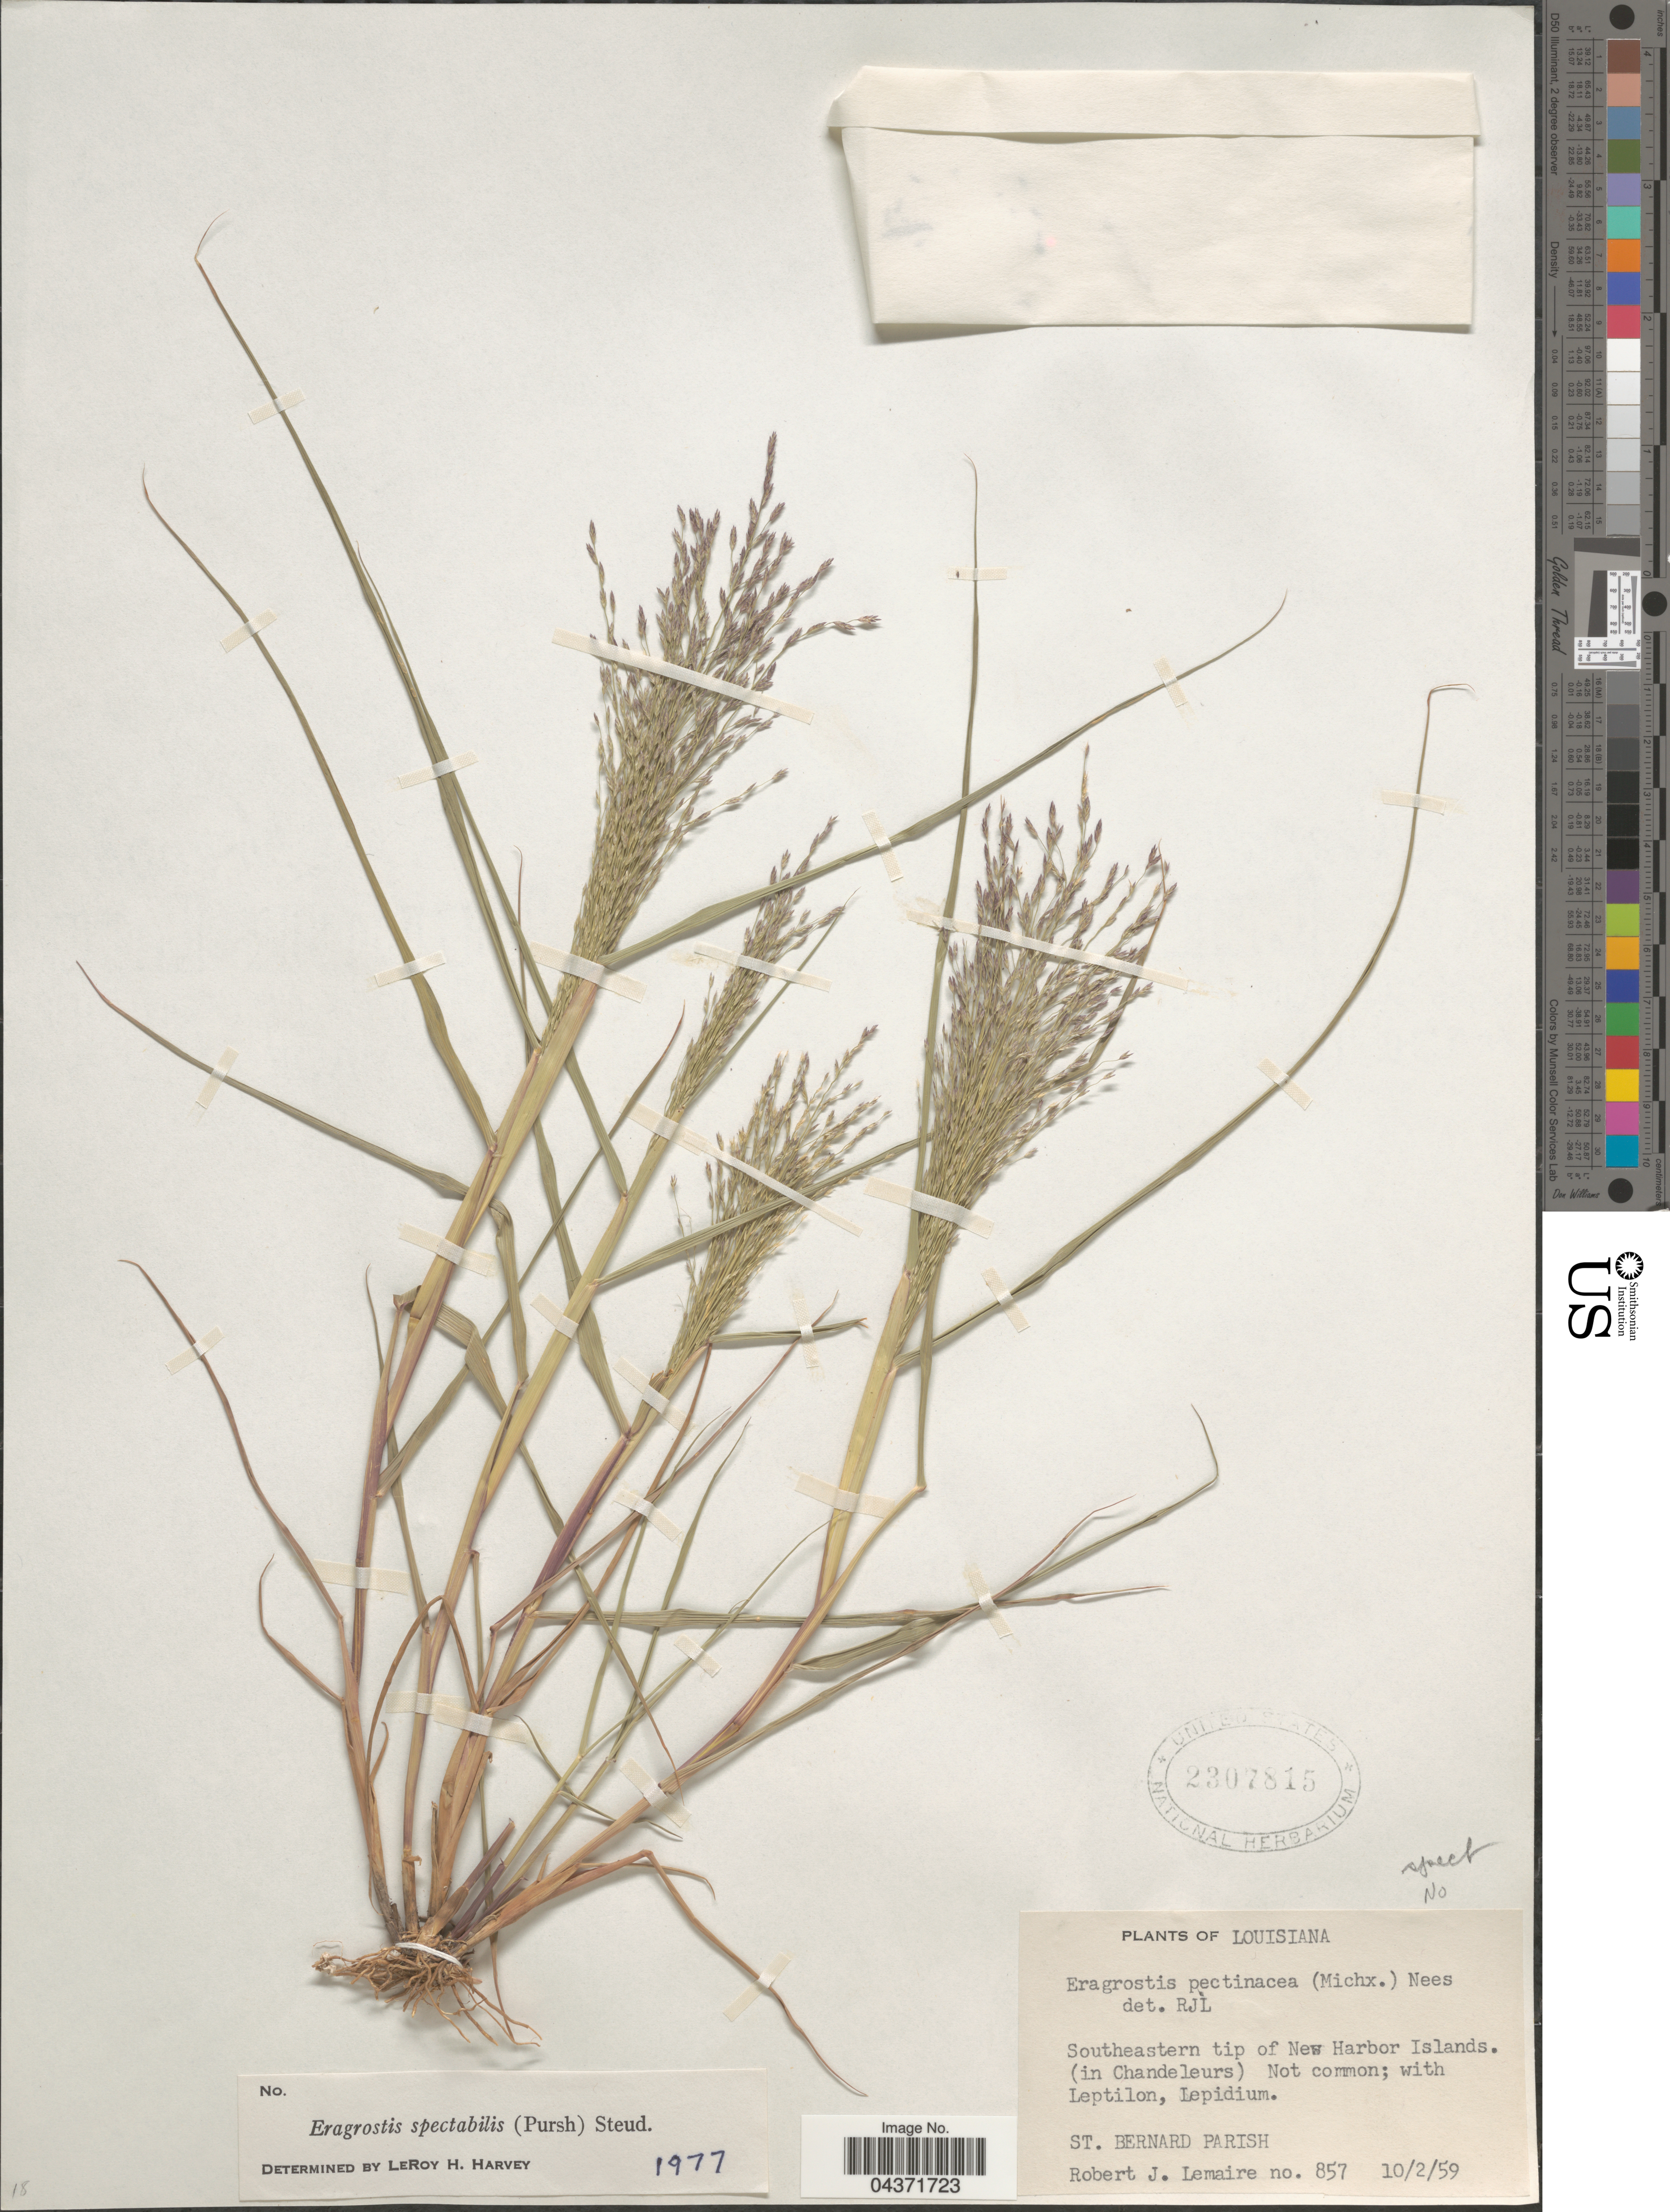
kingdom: Plantae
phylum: Tracheophyta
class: Liliopsida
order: Poales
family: Poaceae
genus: Eragrostis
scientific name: Eragrostis spectabilis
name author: (Pursh) Steud.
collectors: R. J. Lemaire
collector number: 857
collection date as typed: Transcribed d/m/y: 2/10/59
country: United States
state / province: Louisiana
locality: Southeastern tip of New Harbor Islands. (in Chandeleurs). St. Bernard Parish.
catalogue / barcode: US 2307815